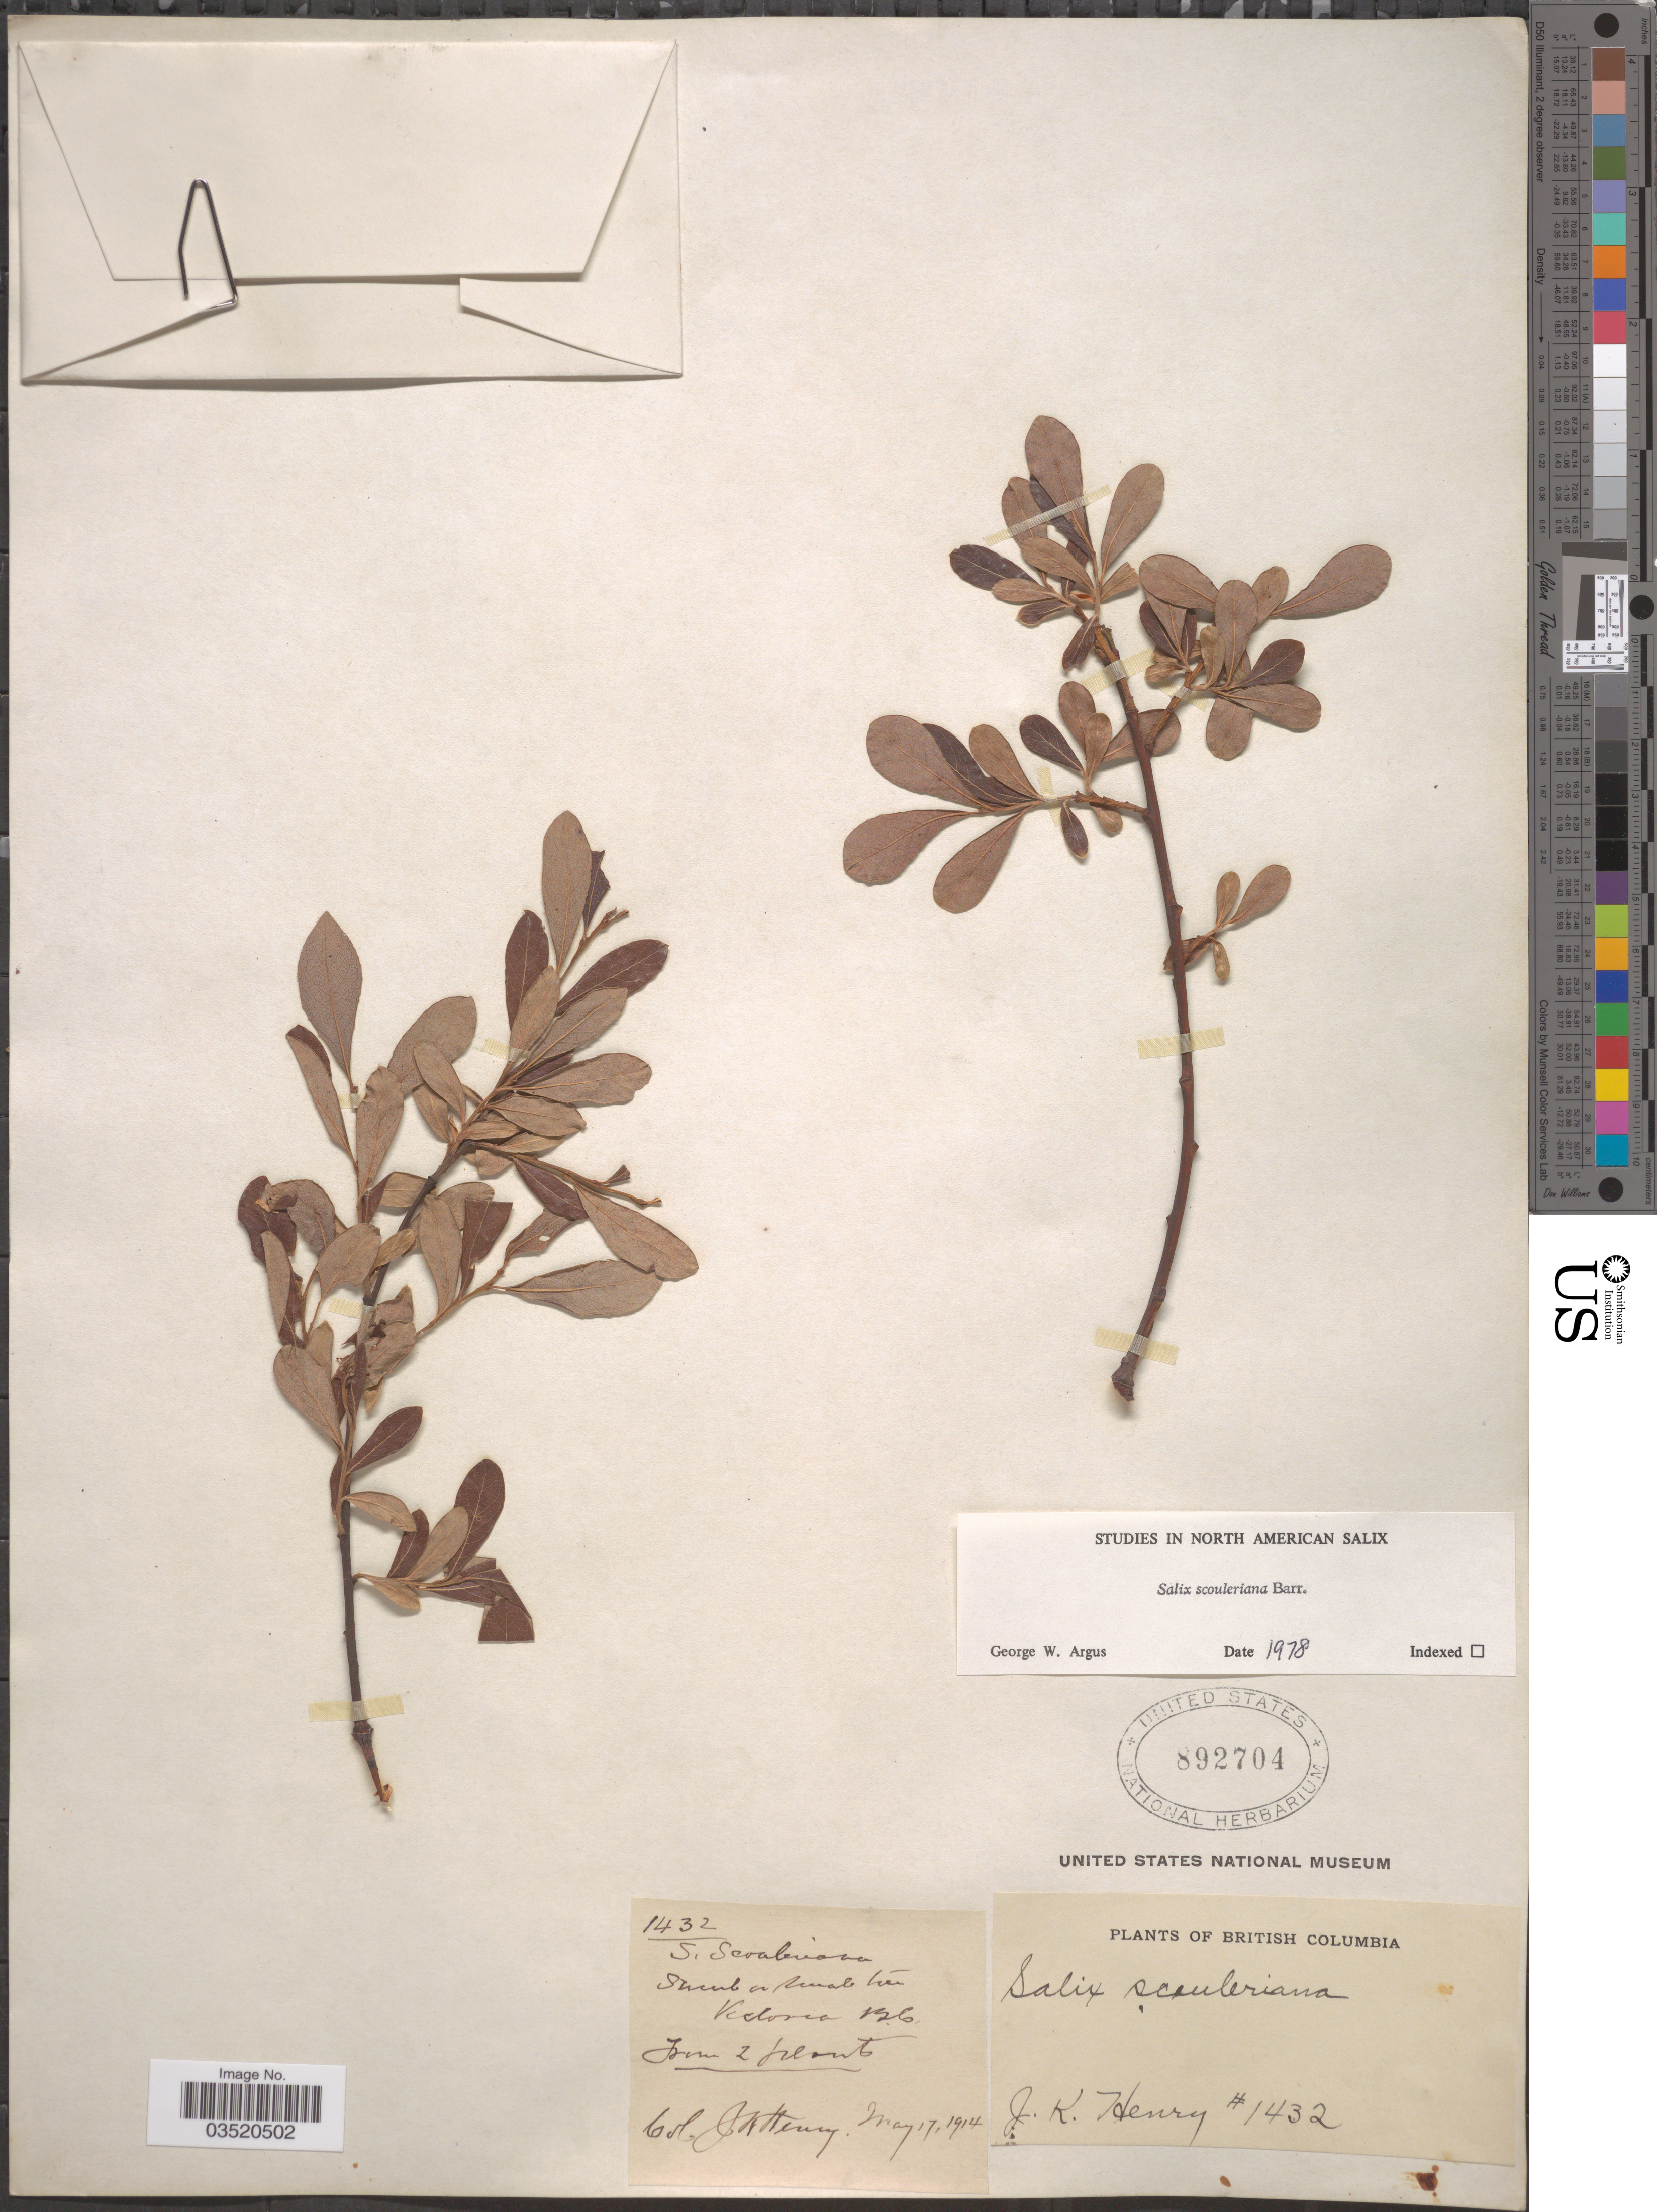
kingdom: Plantae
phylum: Tracheophyta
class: Magnoliopsida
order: Malpighiales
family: Salicaceae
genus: Salix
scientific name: Salix scouleriana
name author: Barratt ex Hook.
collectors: J. K. Henry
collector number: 1432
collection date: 1914-05-17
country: Canada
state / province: British Columbia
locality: Victoria.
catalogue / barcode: US 892704